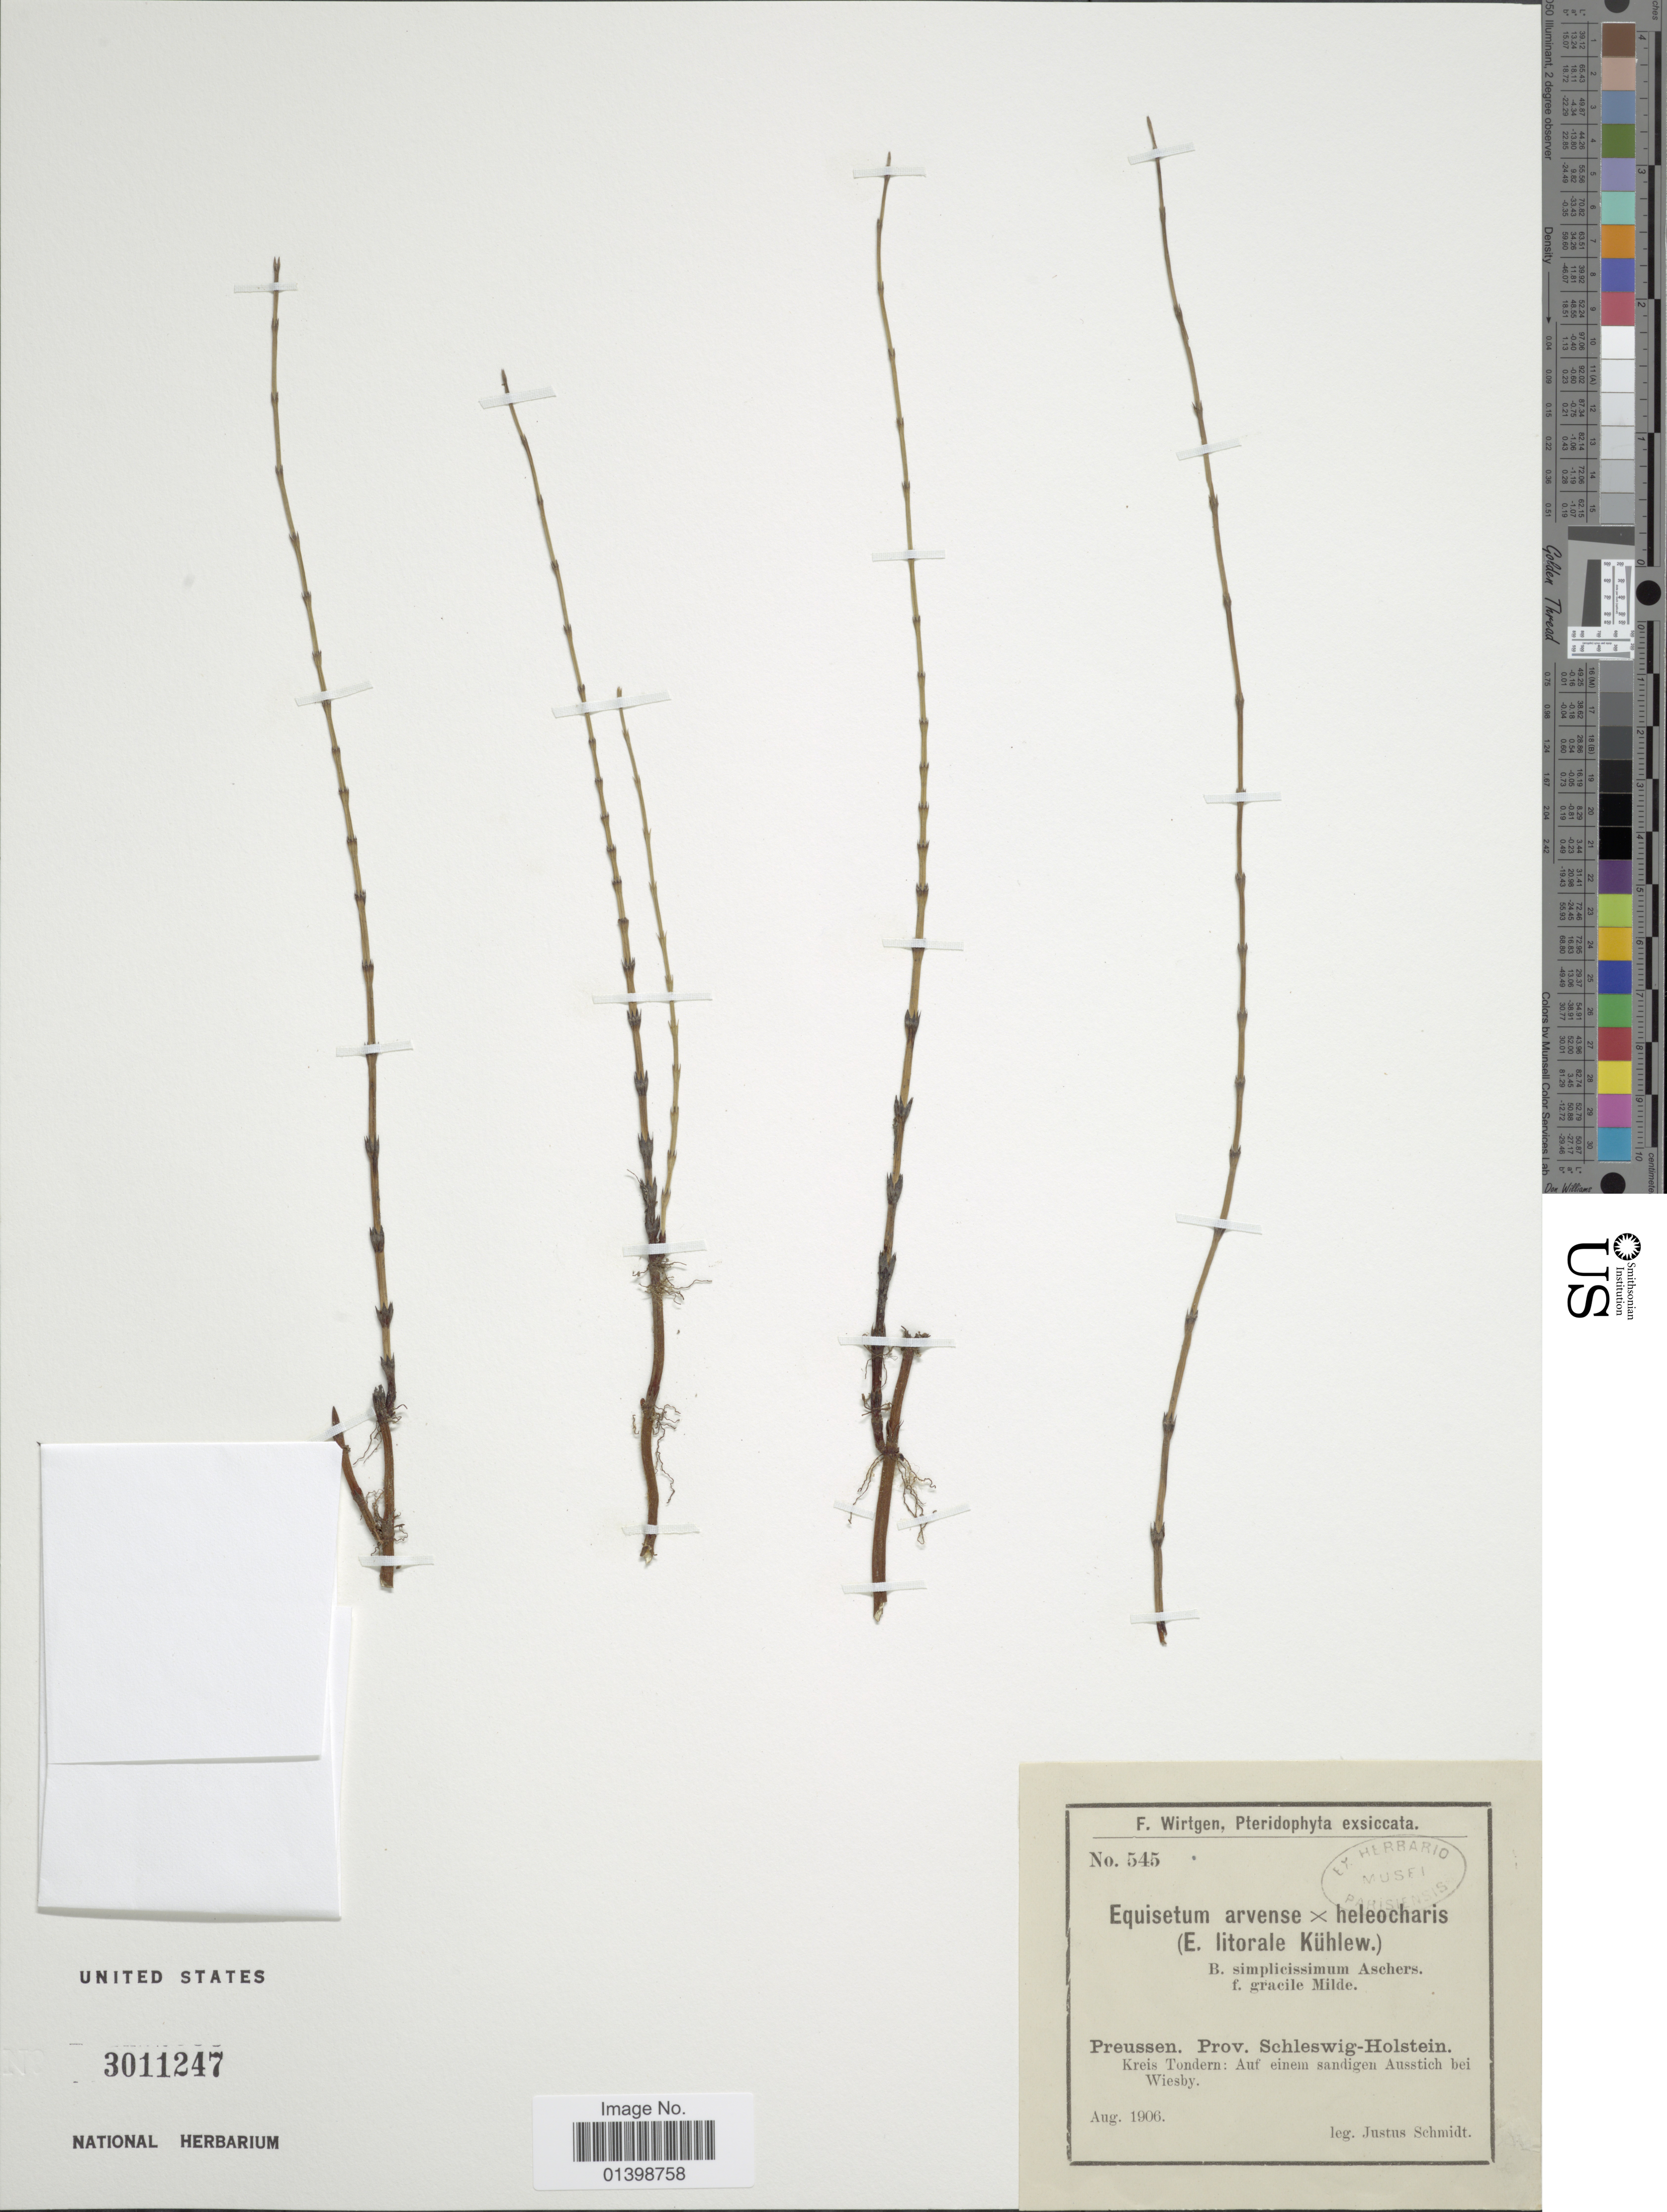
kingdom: Plantae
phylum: Tracheophyta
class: Polypodiopsida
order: Equisetales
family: Equisetaceae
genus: Equisetum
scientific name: Equisetum x litorale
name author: Kuhlw.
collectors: J. Schmidt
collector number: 545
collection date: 1906-08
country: Germany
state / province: Schleswig-Holstein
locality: Preussen, Kreis Tondern: Auf einem sandigen Ausstich bei Wiesby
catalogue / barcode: US 3011247